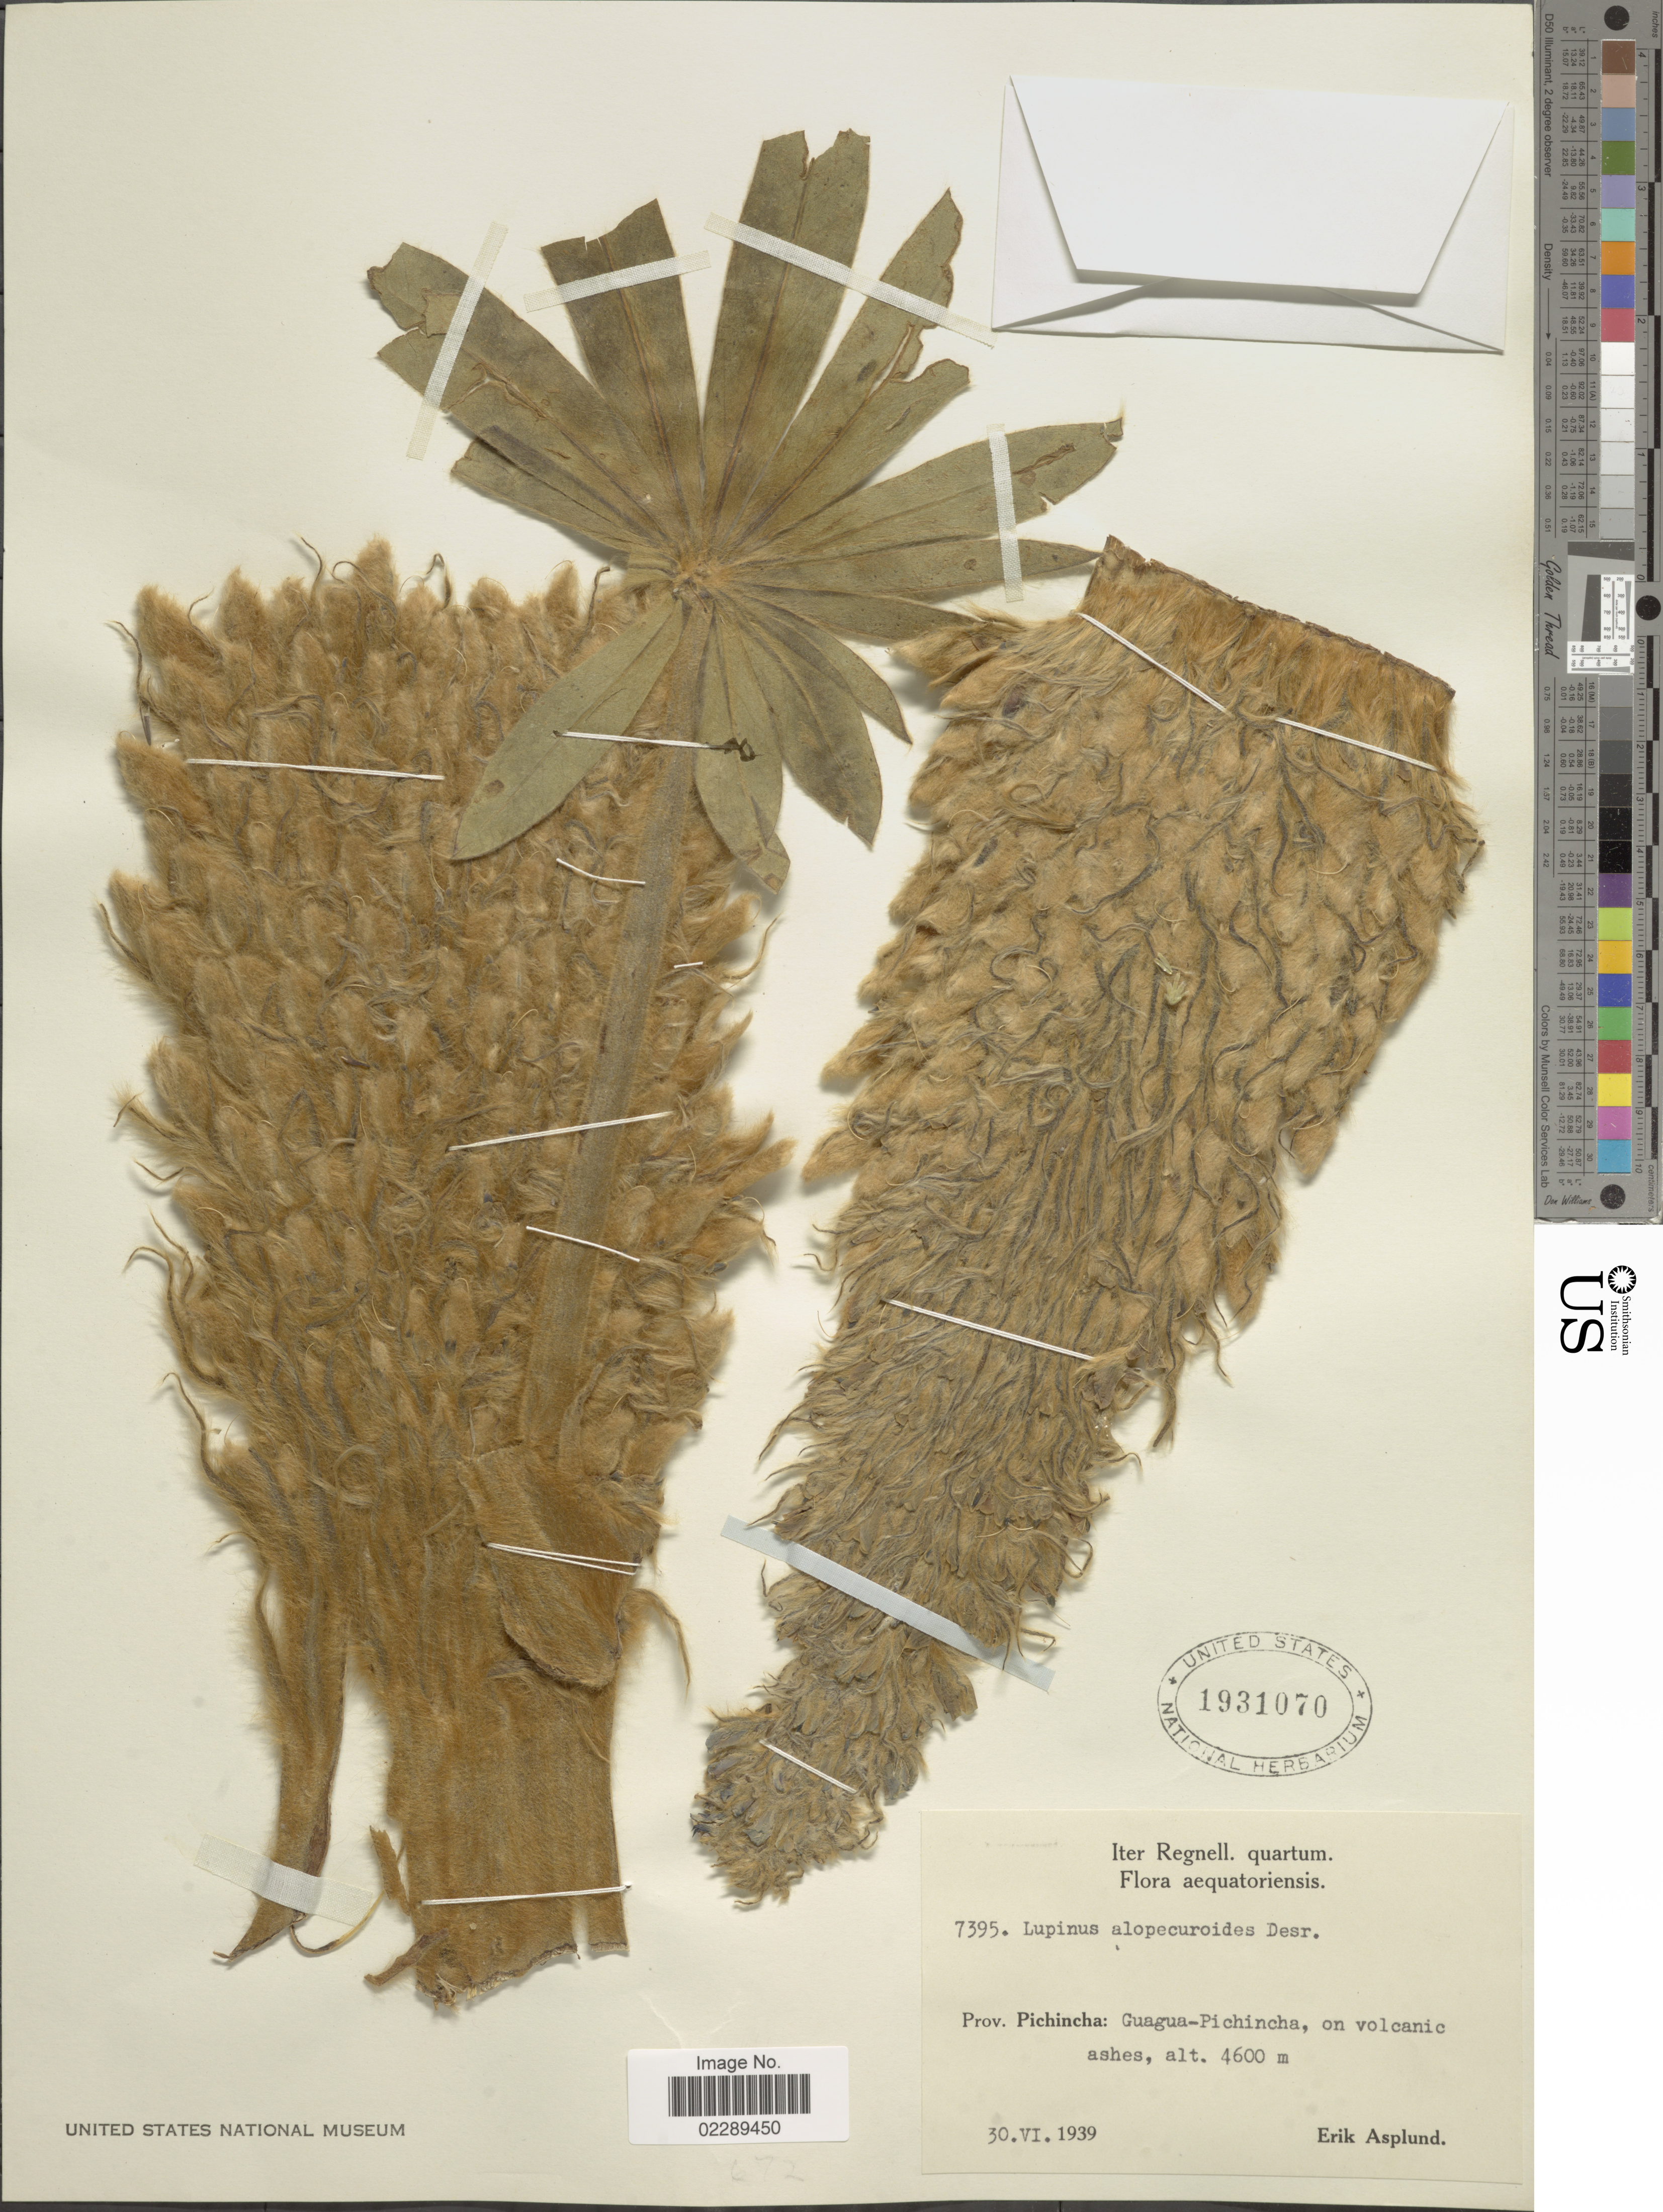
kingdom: Plantae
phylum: Tracheophyta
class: Magnoliopsida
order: Fabales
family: Fabaceae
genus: Lupinus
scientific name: Lupinus alopecuroides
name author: Desr.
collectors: E. Asplund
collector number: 7395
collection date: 1939-05-30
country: Ecuador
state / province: Pichincha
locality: Prov. Pichincha: Guagua-Pichincha, on volcanic ashes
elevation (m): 4600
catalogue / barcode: US 1931070